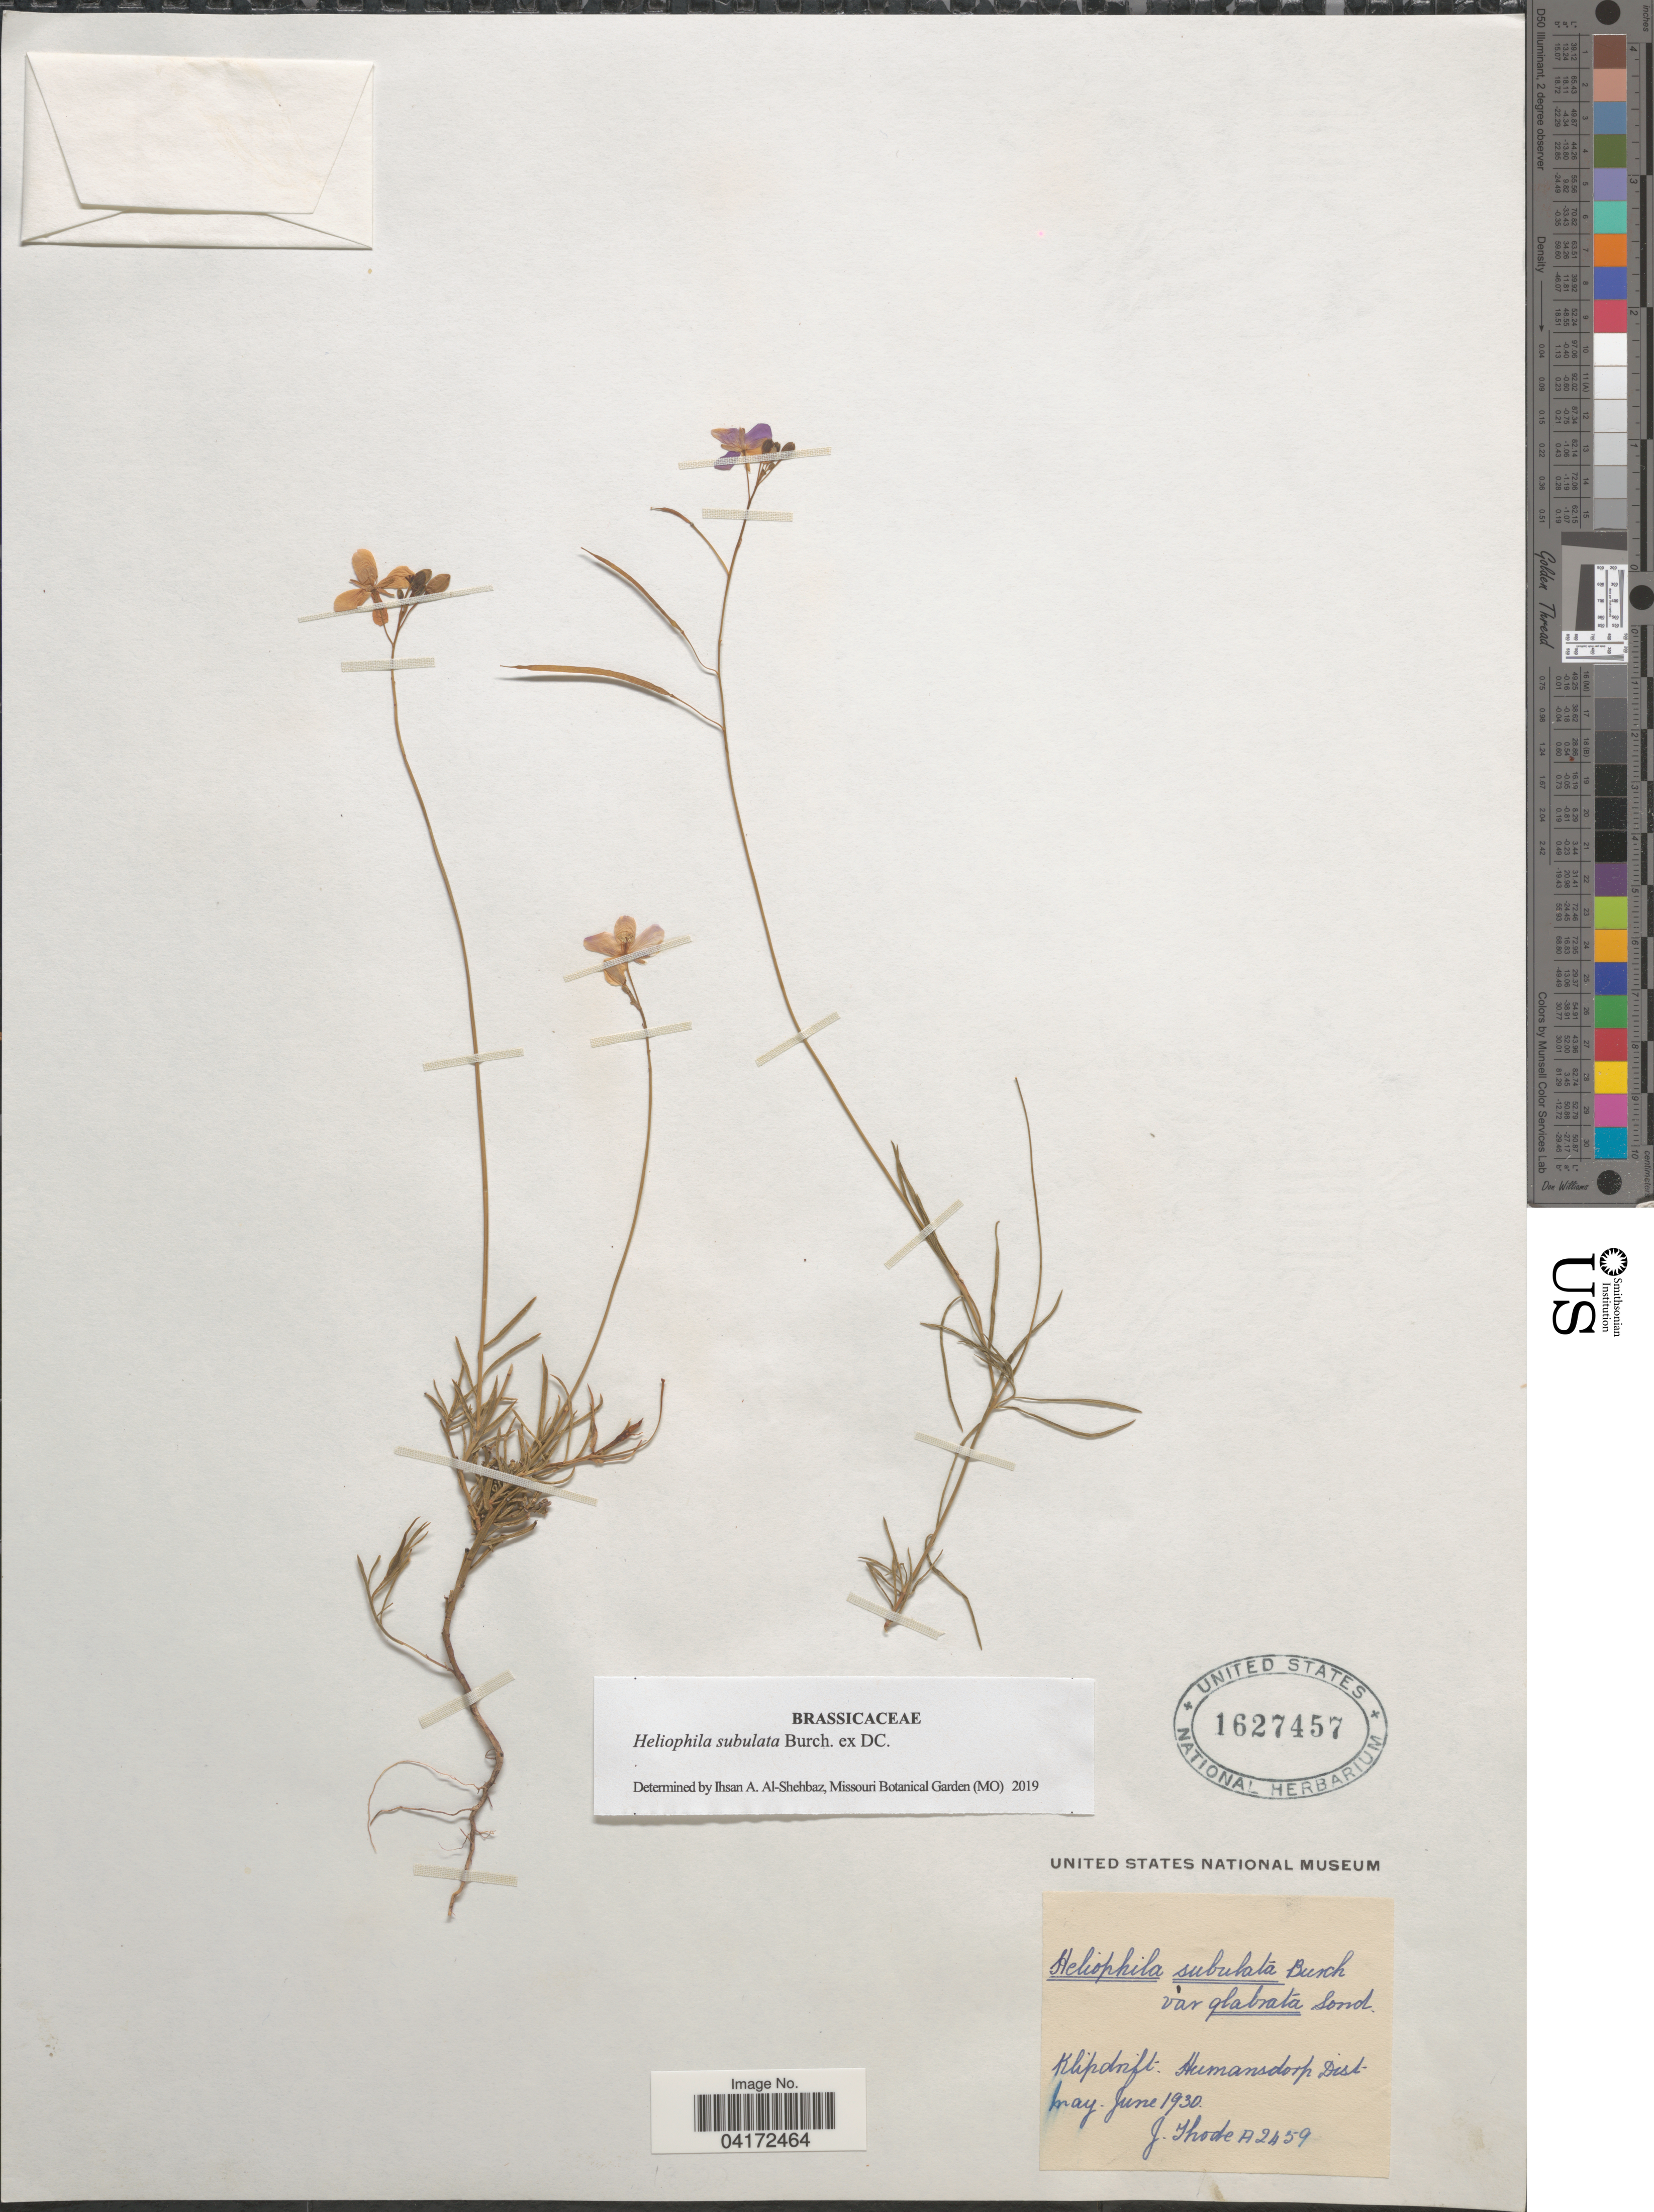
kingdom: Plantae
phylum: Tracheophyta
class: Magnoliopsida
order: Brassicales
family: Brassicaceae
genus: Heliophila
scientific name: Heliophila subulata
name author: Burch. ex DC.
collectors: J. Thode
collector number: A2459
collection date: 1930-05/1930-06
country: South Africa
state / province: Eastern Cape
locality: Klipdrift: Humansdorp Dist.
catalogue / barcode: US 1627457